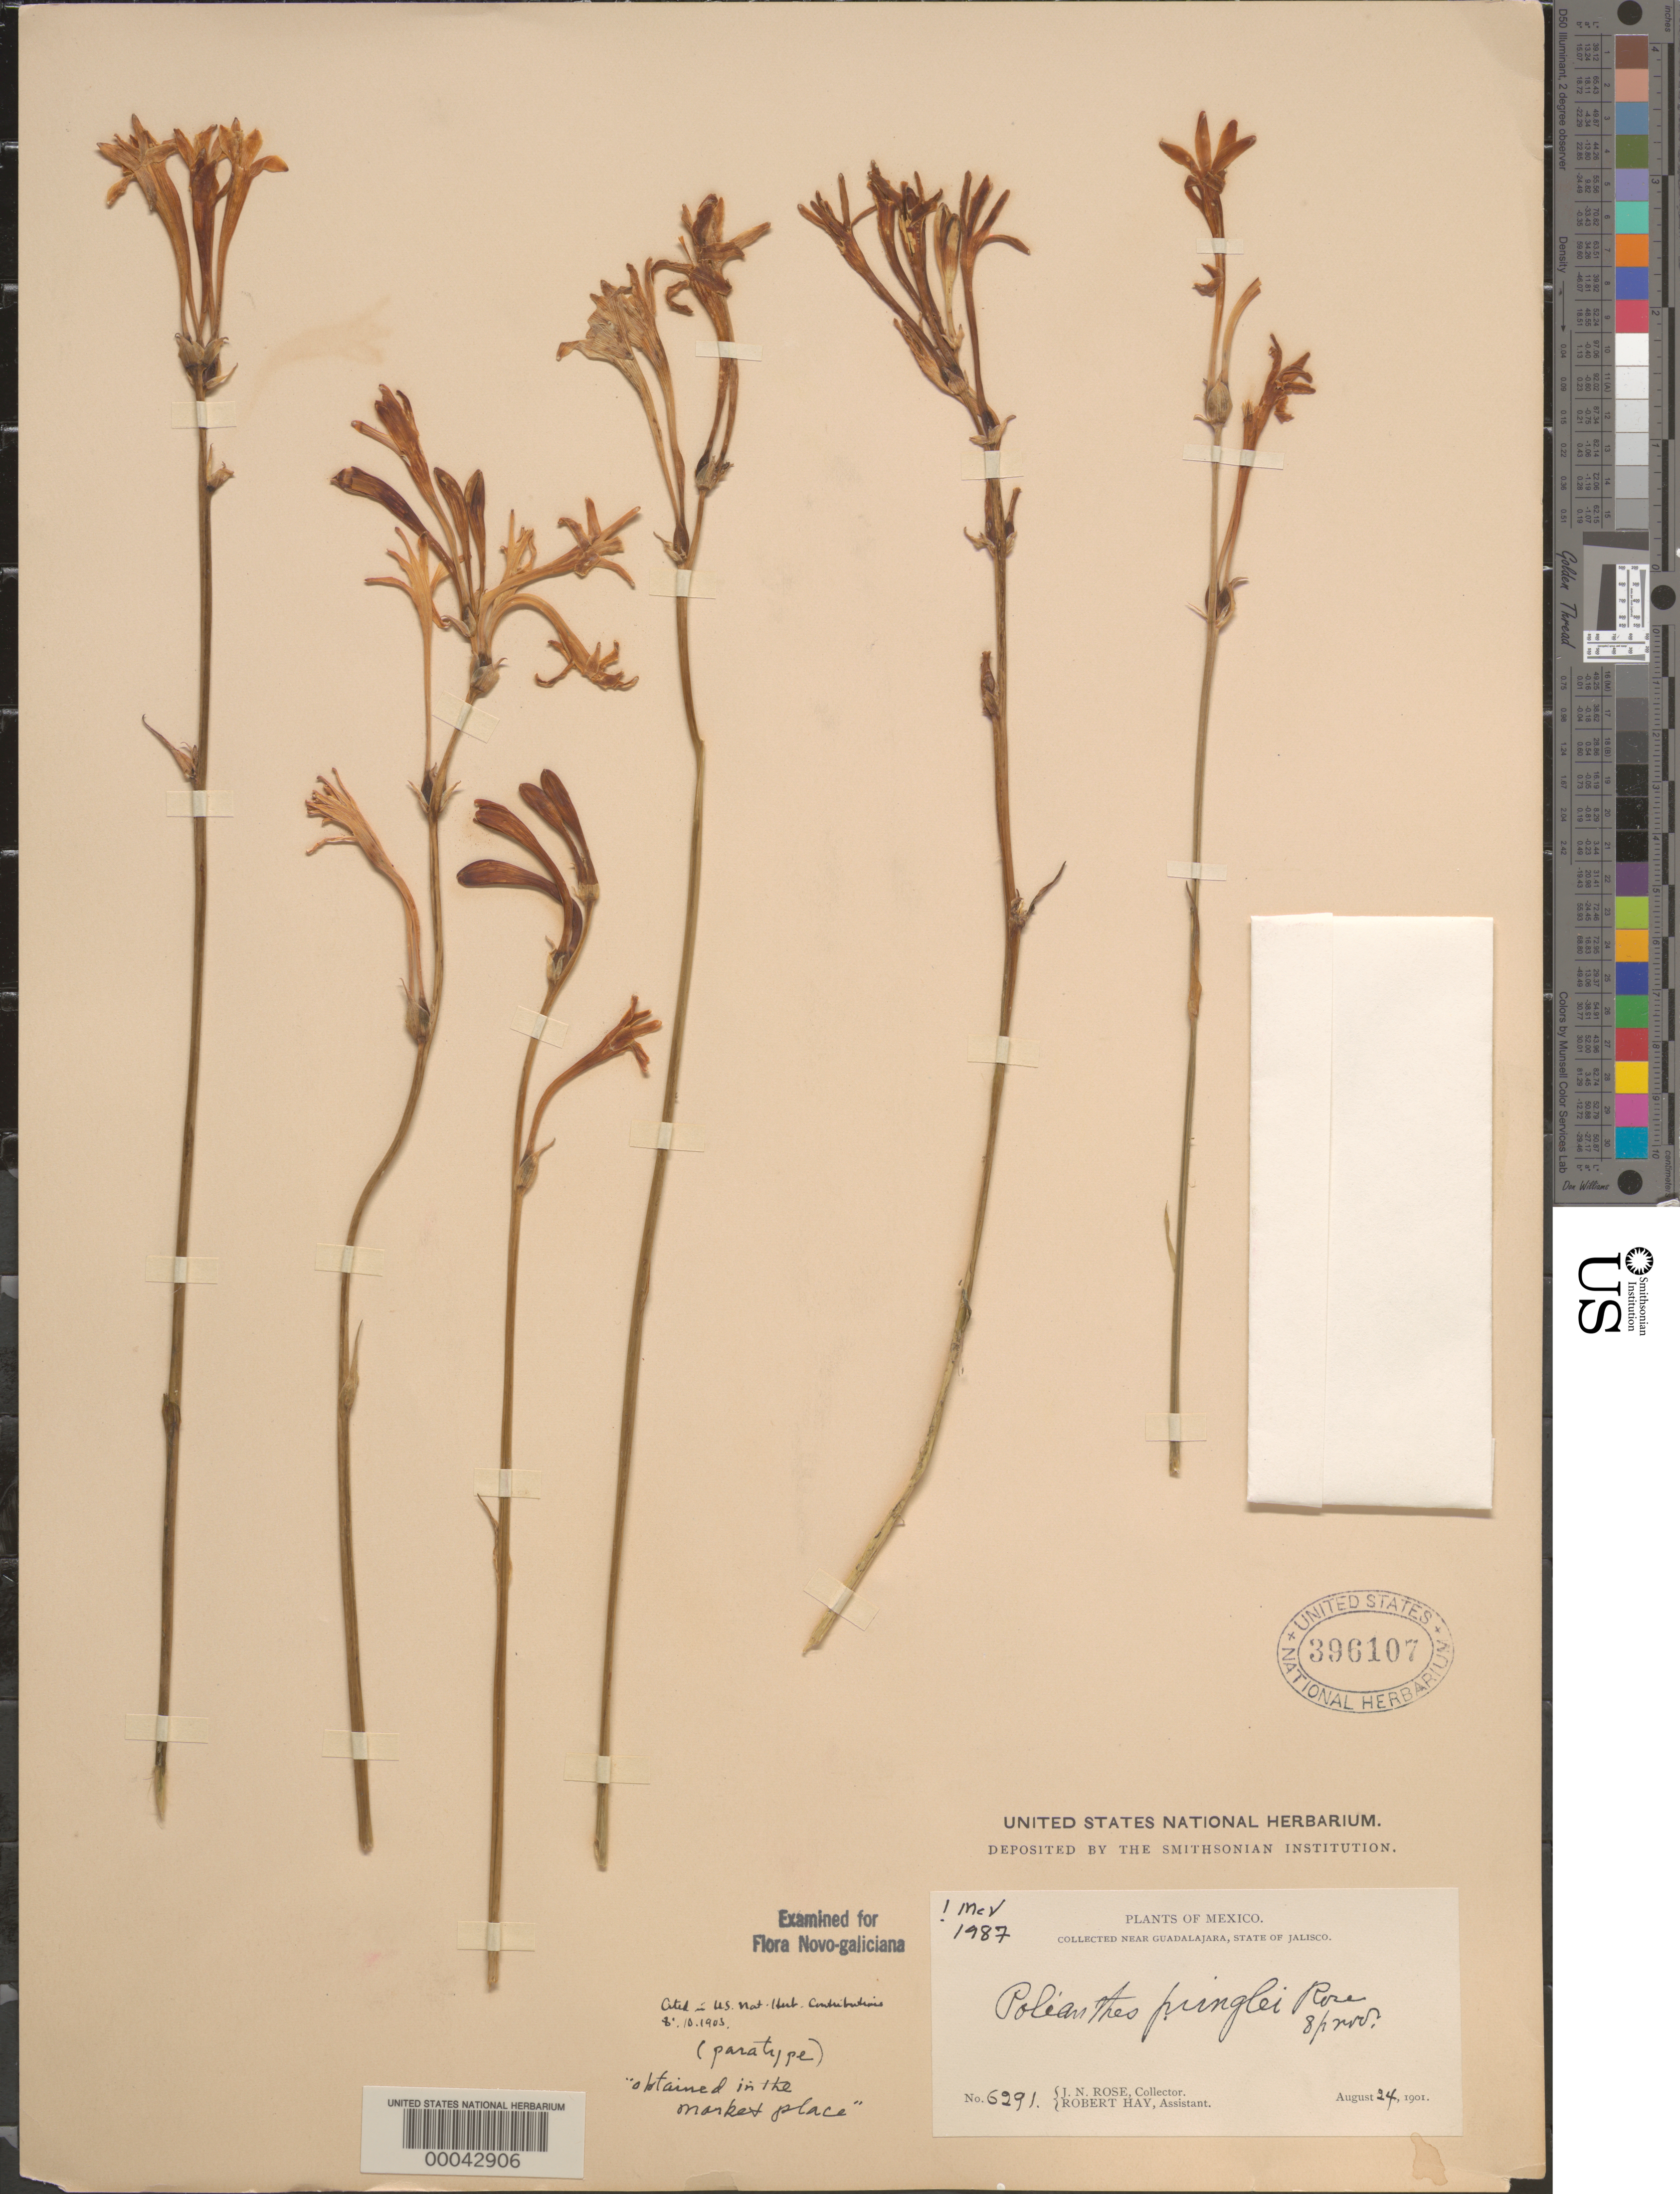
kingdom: Plantae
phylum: Tracheophyta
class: Liliopsida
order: Asparagales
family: Asparagaceae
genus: Polianthes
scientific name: Polianthes pringlei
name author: Rose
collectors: J. N. Rose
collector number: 6291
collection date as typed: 24 Aug 1901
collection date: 1901-08-24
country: Mexico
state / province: Jalisco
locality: Near Guadalajara.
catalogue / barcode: US 396107